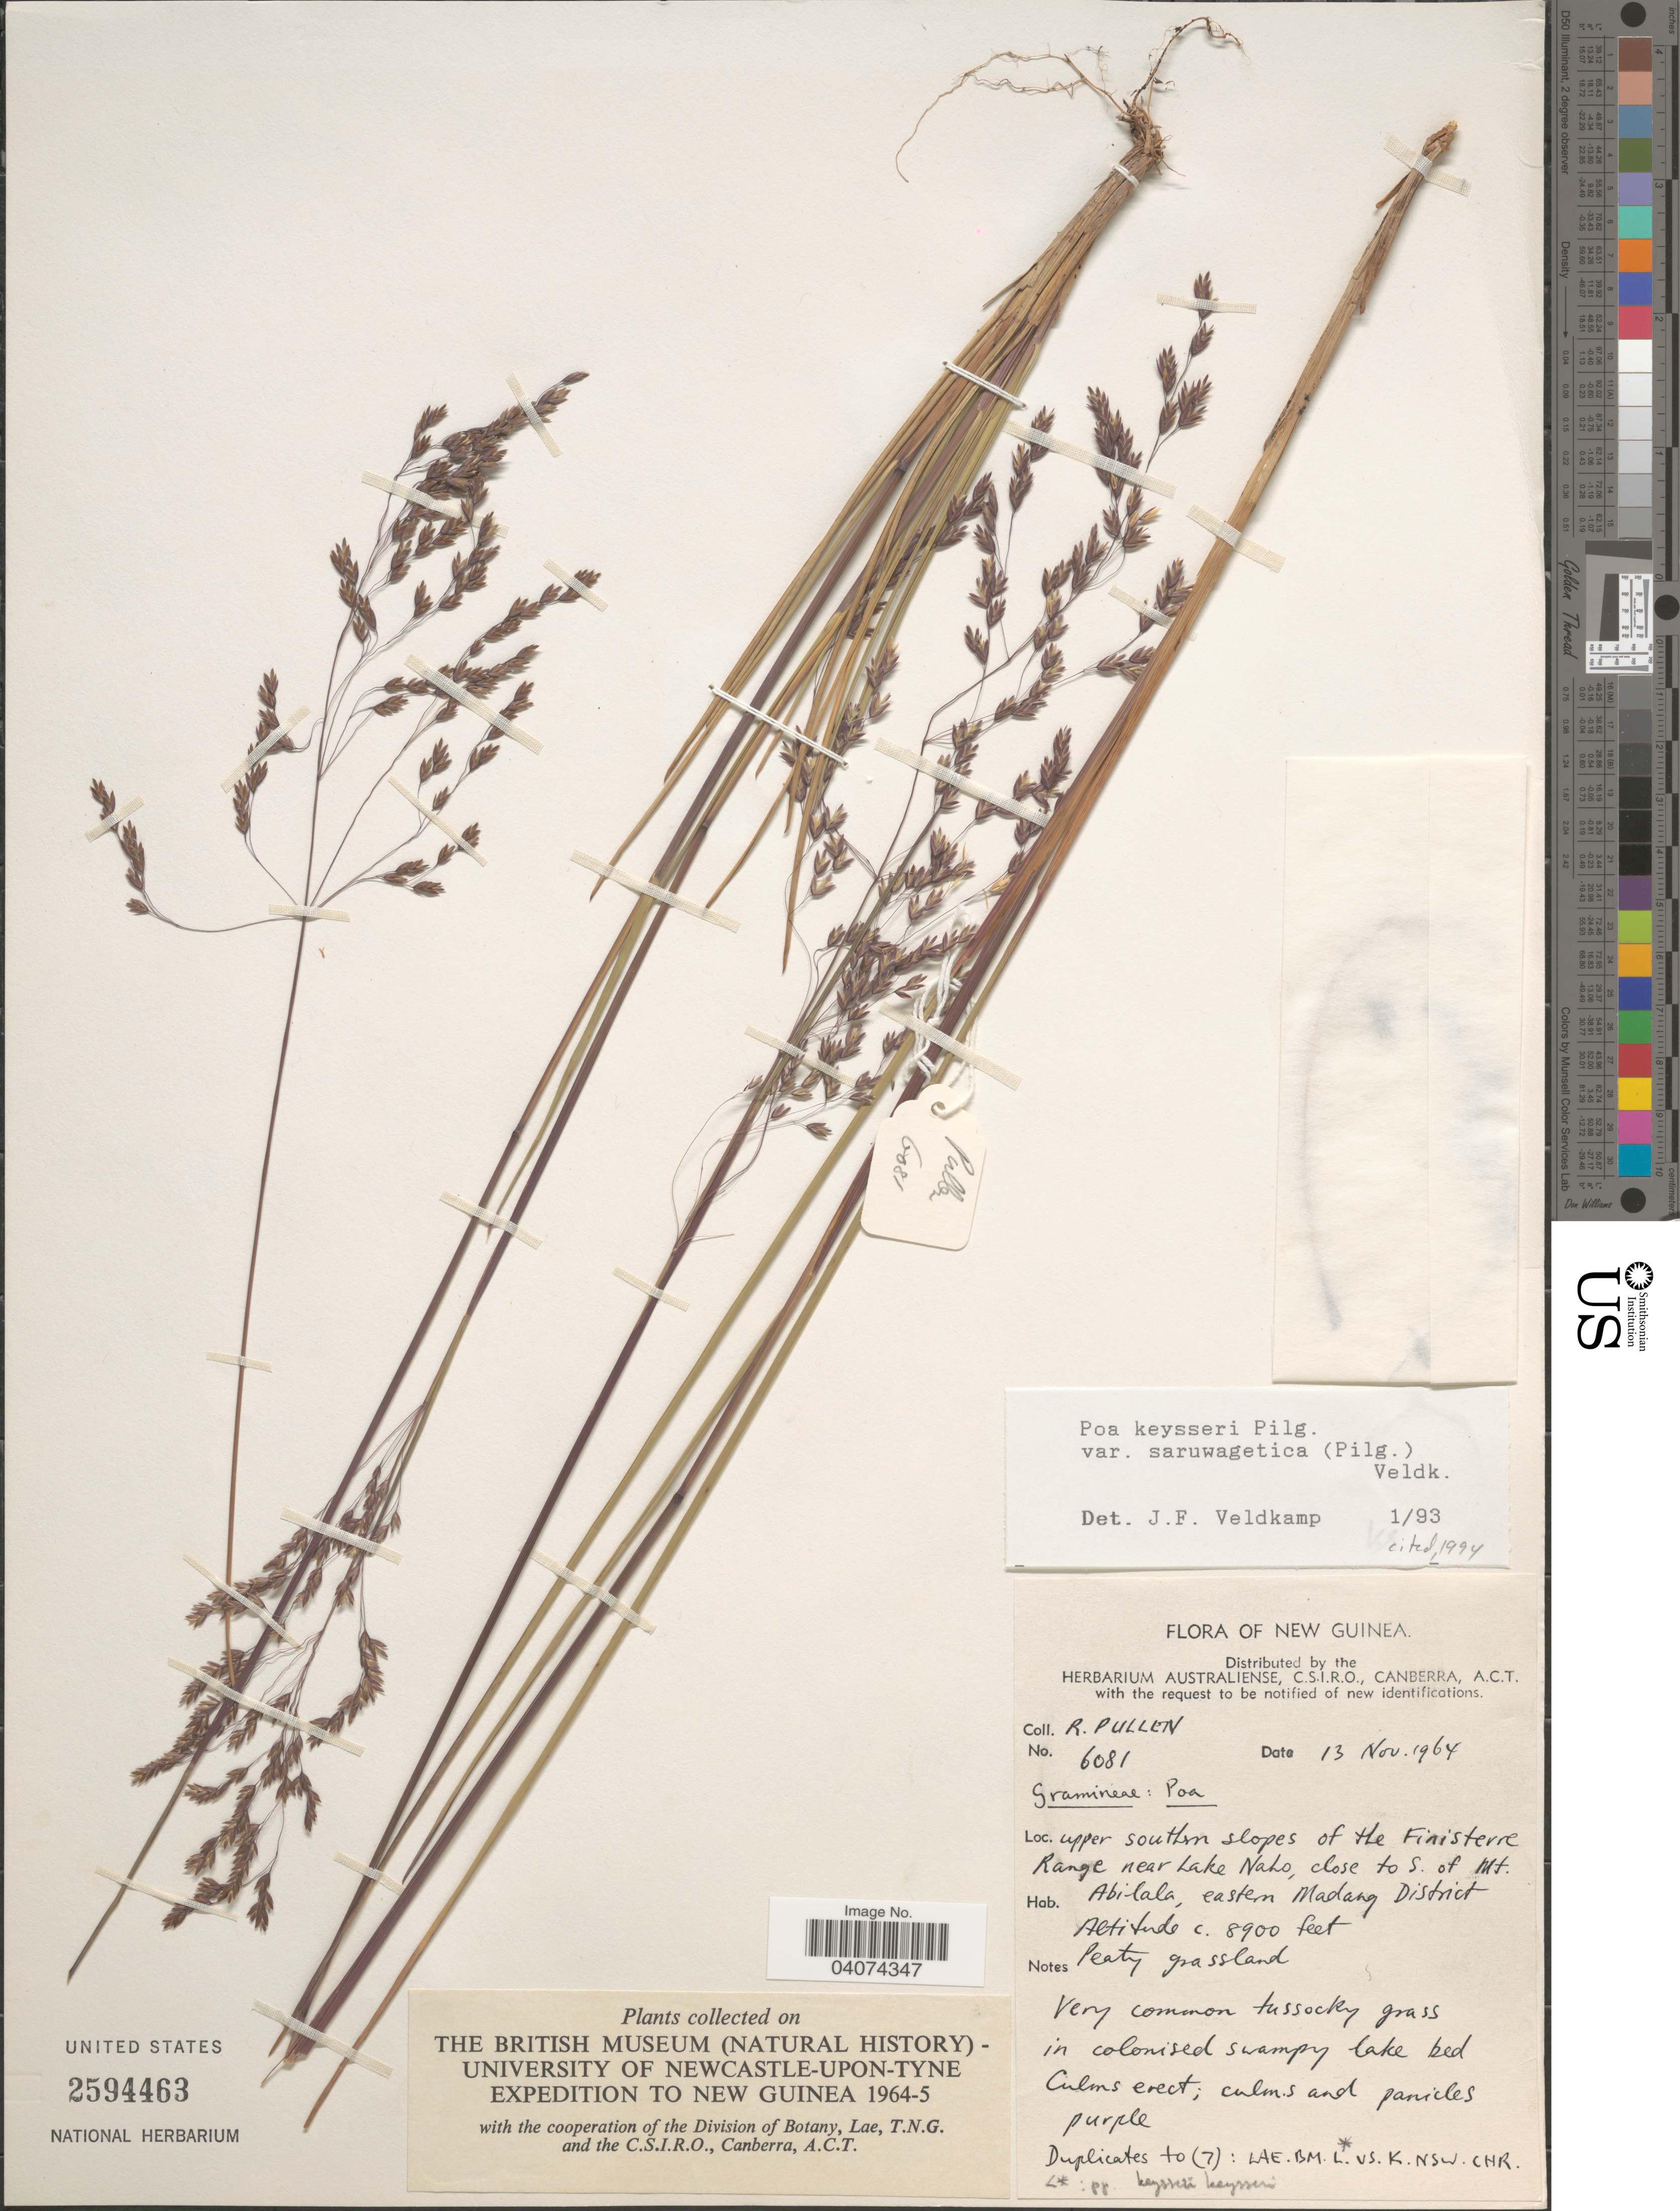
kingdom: Plantae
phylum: Tracheophyta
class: Liliopsida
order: Poales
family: Poaceae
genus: Poa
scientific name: Poa keysseri subsp. saruwagetica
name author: (Pilg.) Veldkamp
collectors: R. Pullen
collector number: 6081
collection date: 1964-11-13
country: Papua New Guinea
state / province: Madang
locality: New Guinea. The British Museum (Natural History) - University of Newcastle-Upon-Tyne Expedition to New Guinea 1964-5. Upper southern slopes of the Finisterre Range near Lake Naho, close to S. of Mt. Abilala, eastern Madang District.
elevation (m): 2713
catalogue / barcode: US 2594463